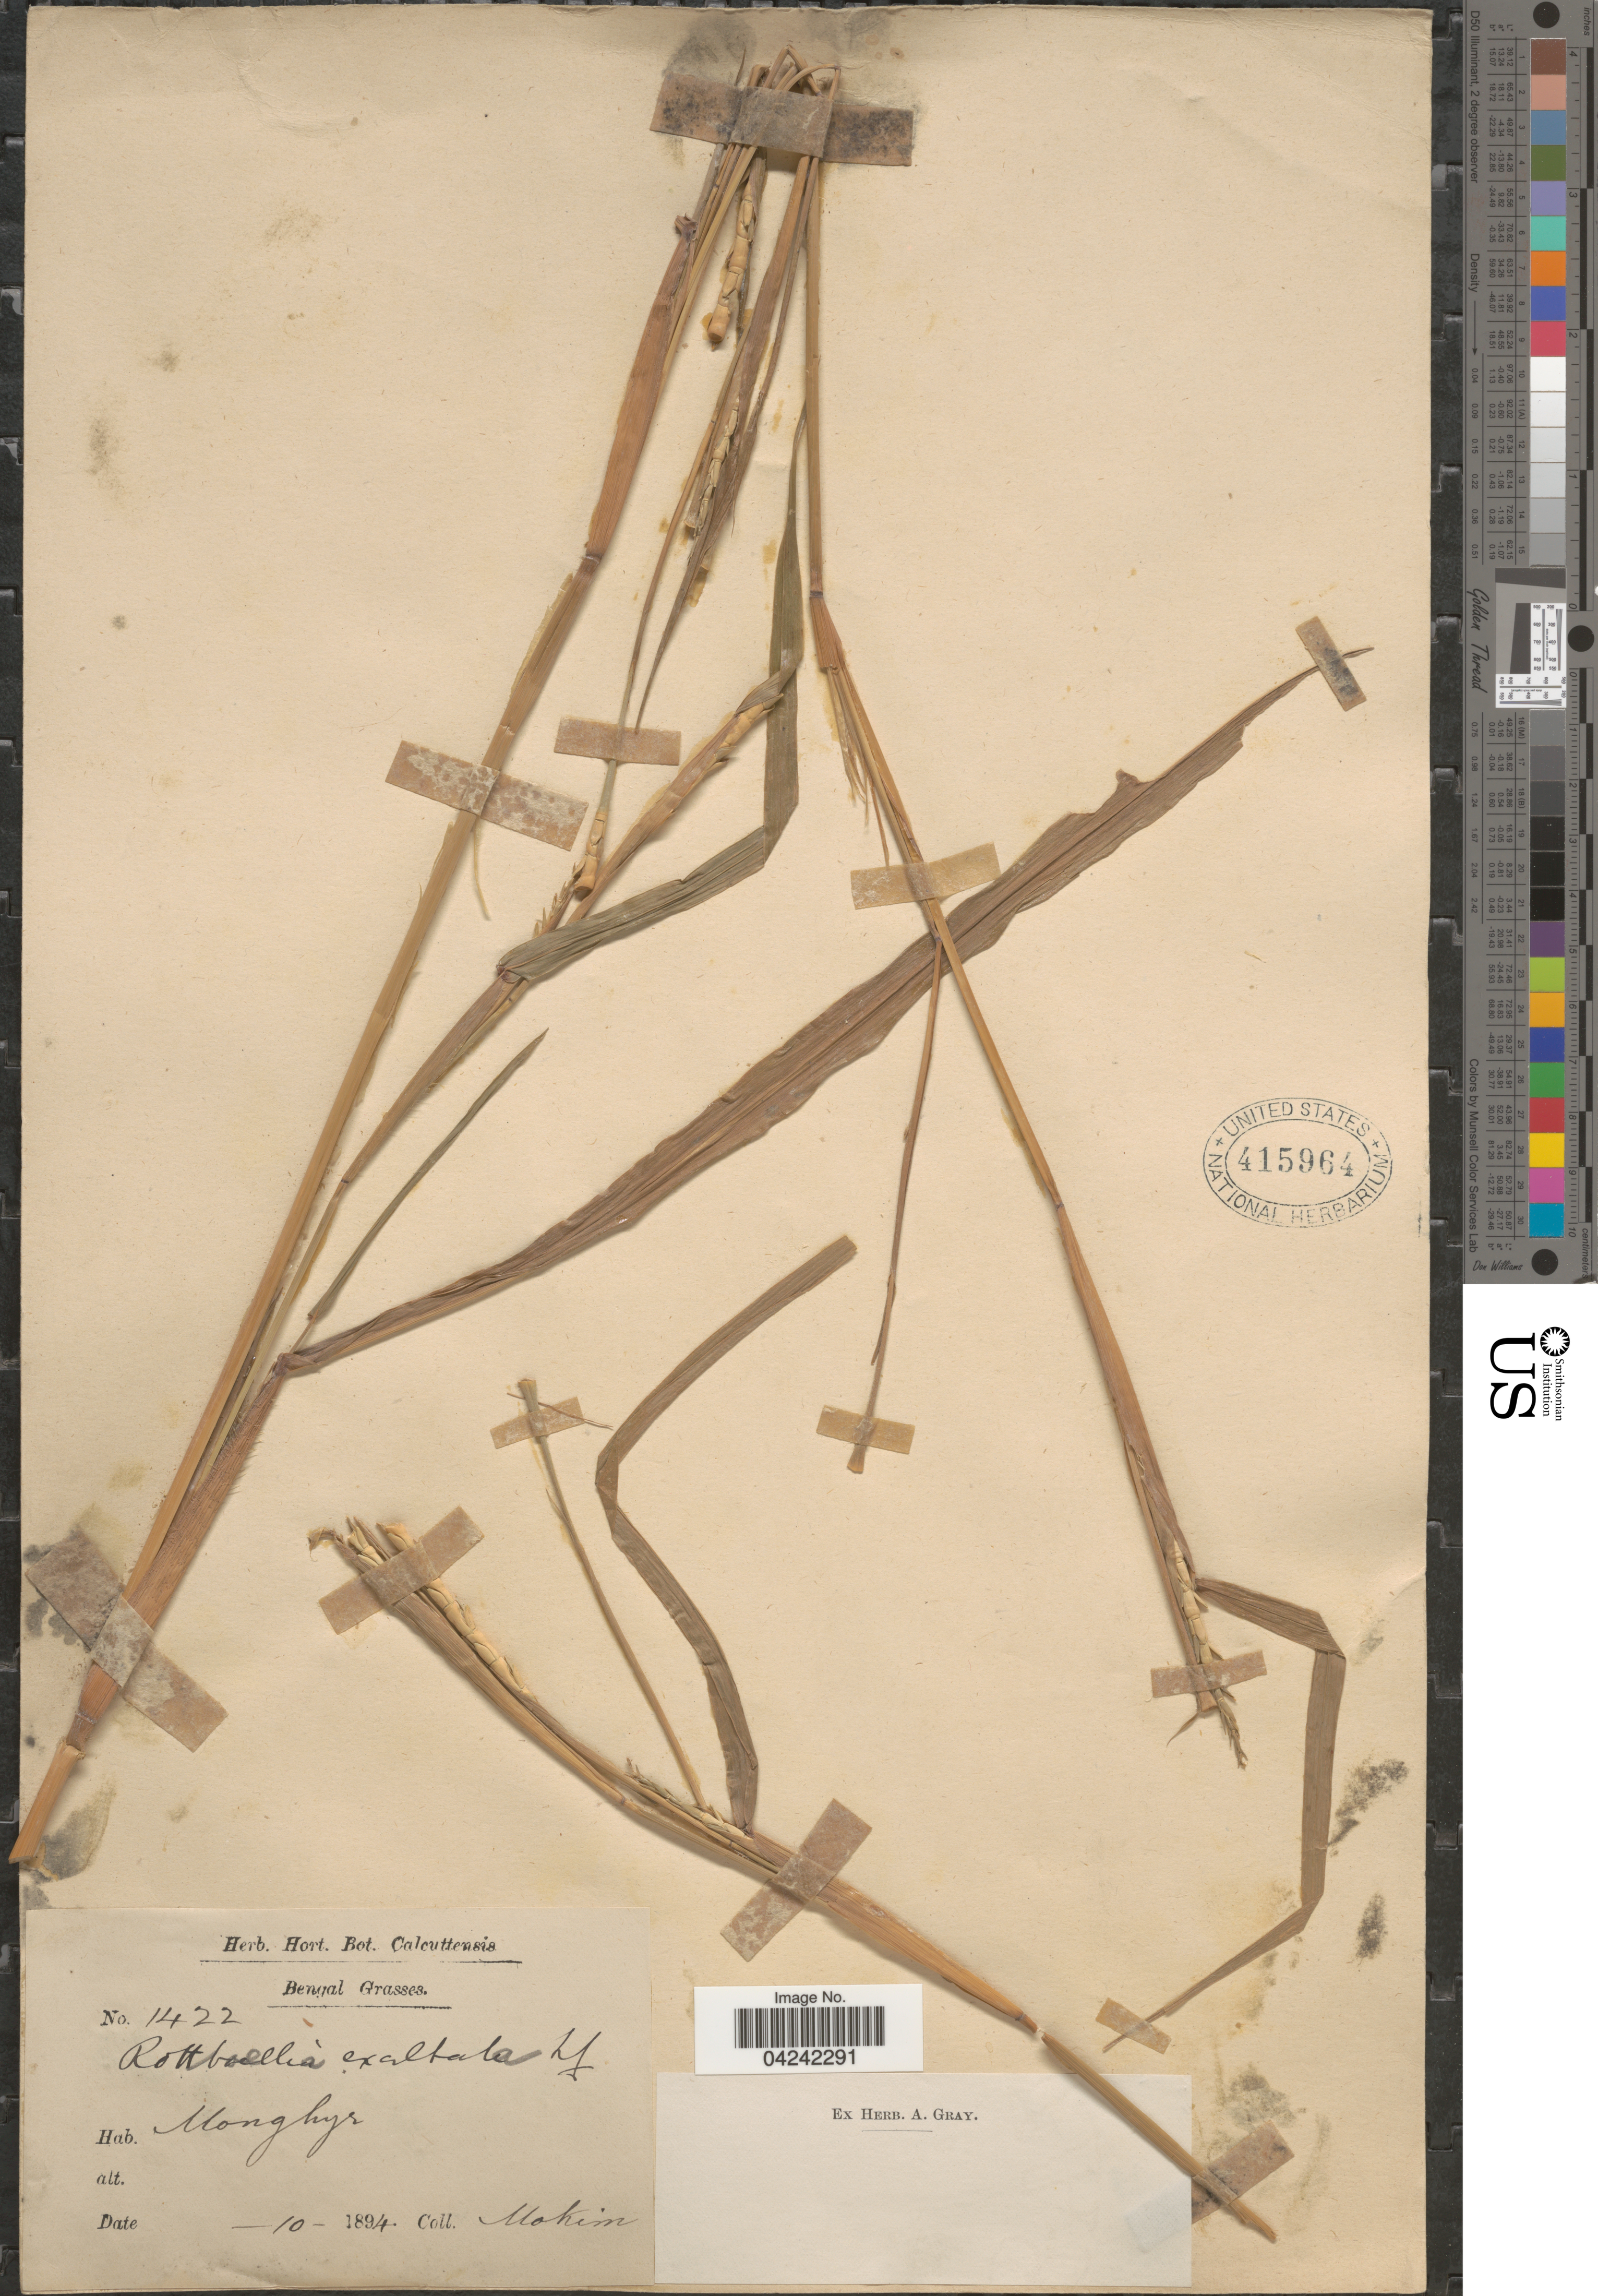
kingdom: Plantae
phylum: Tracheophyta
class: Liliopsida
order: Poales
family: Poaceae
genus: Rottboellia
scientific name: Rottboellia cochinchinensis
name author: (Lour.) Clayton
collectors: -. Mokim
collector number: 1422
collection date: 1894-10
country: India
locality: Bengal. Monghyr.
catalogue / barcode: US 415964